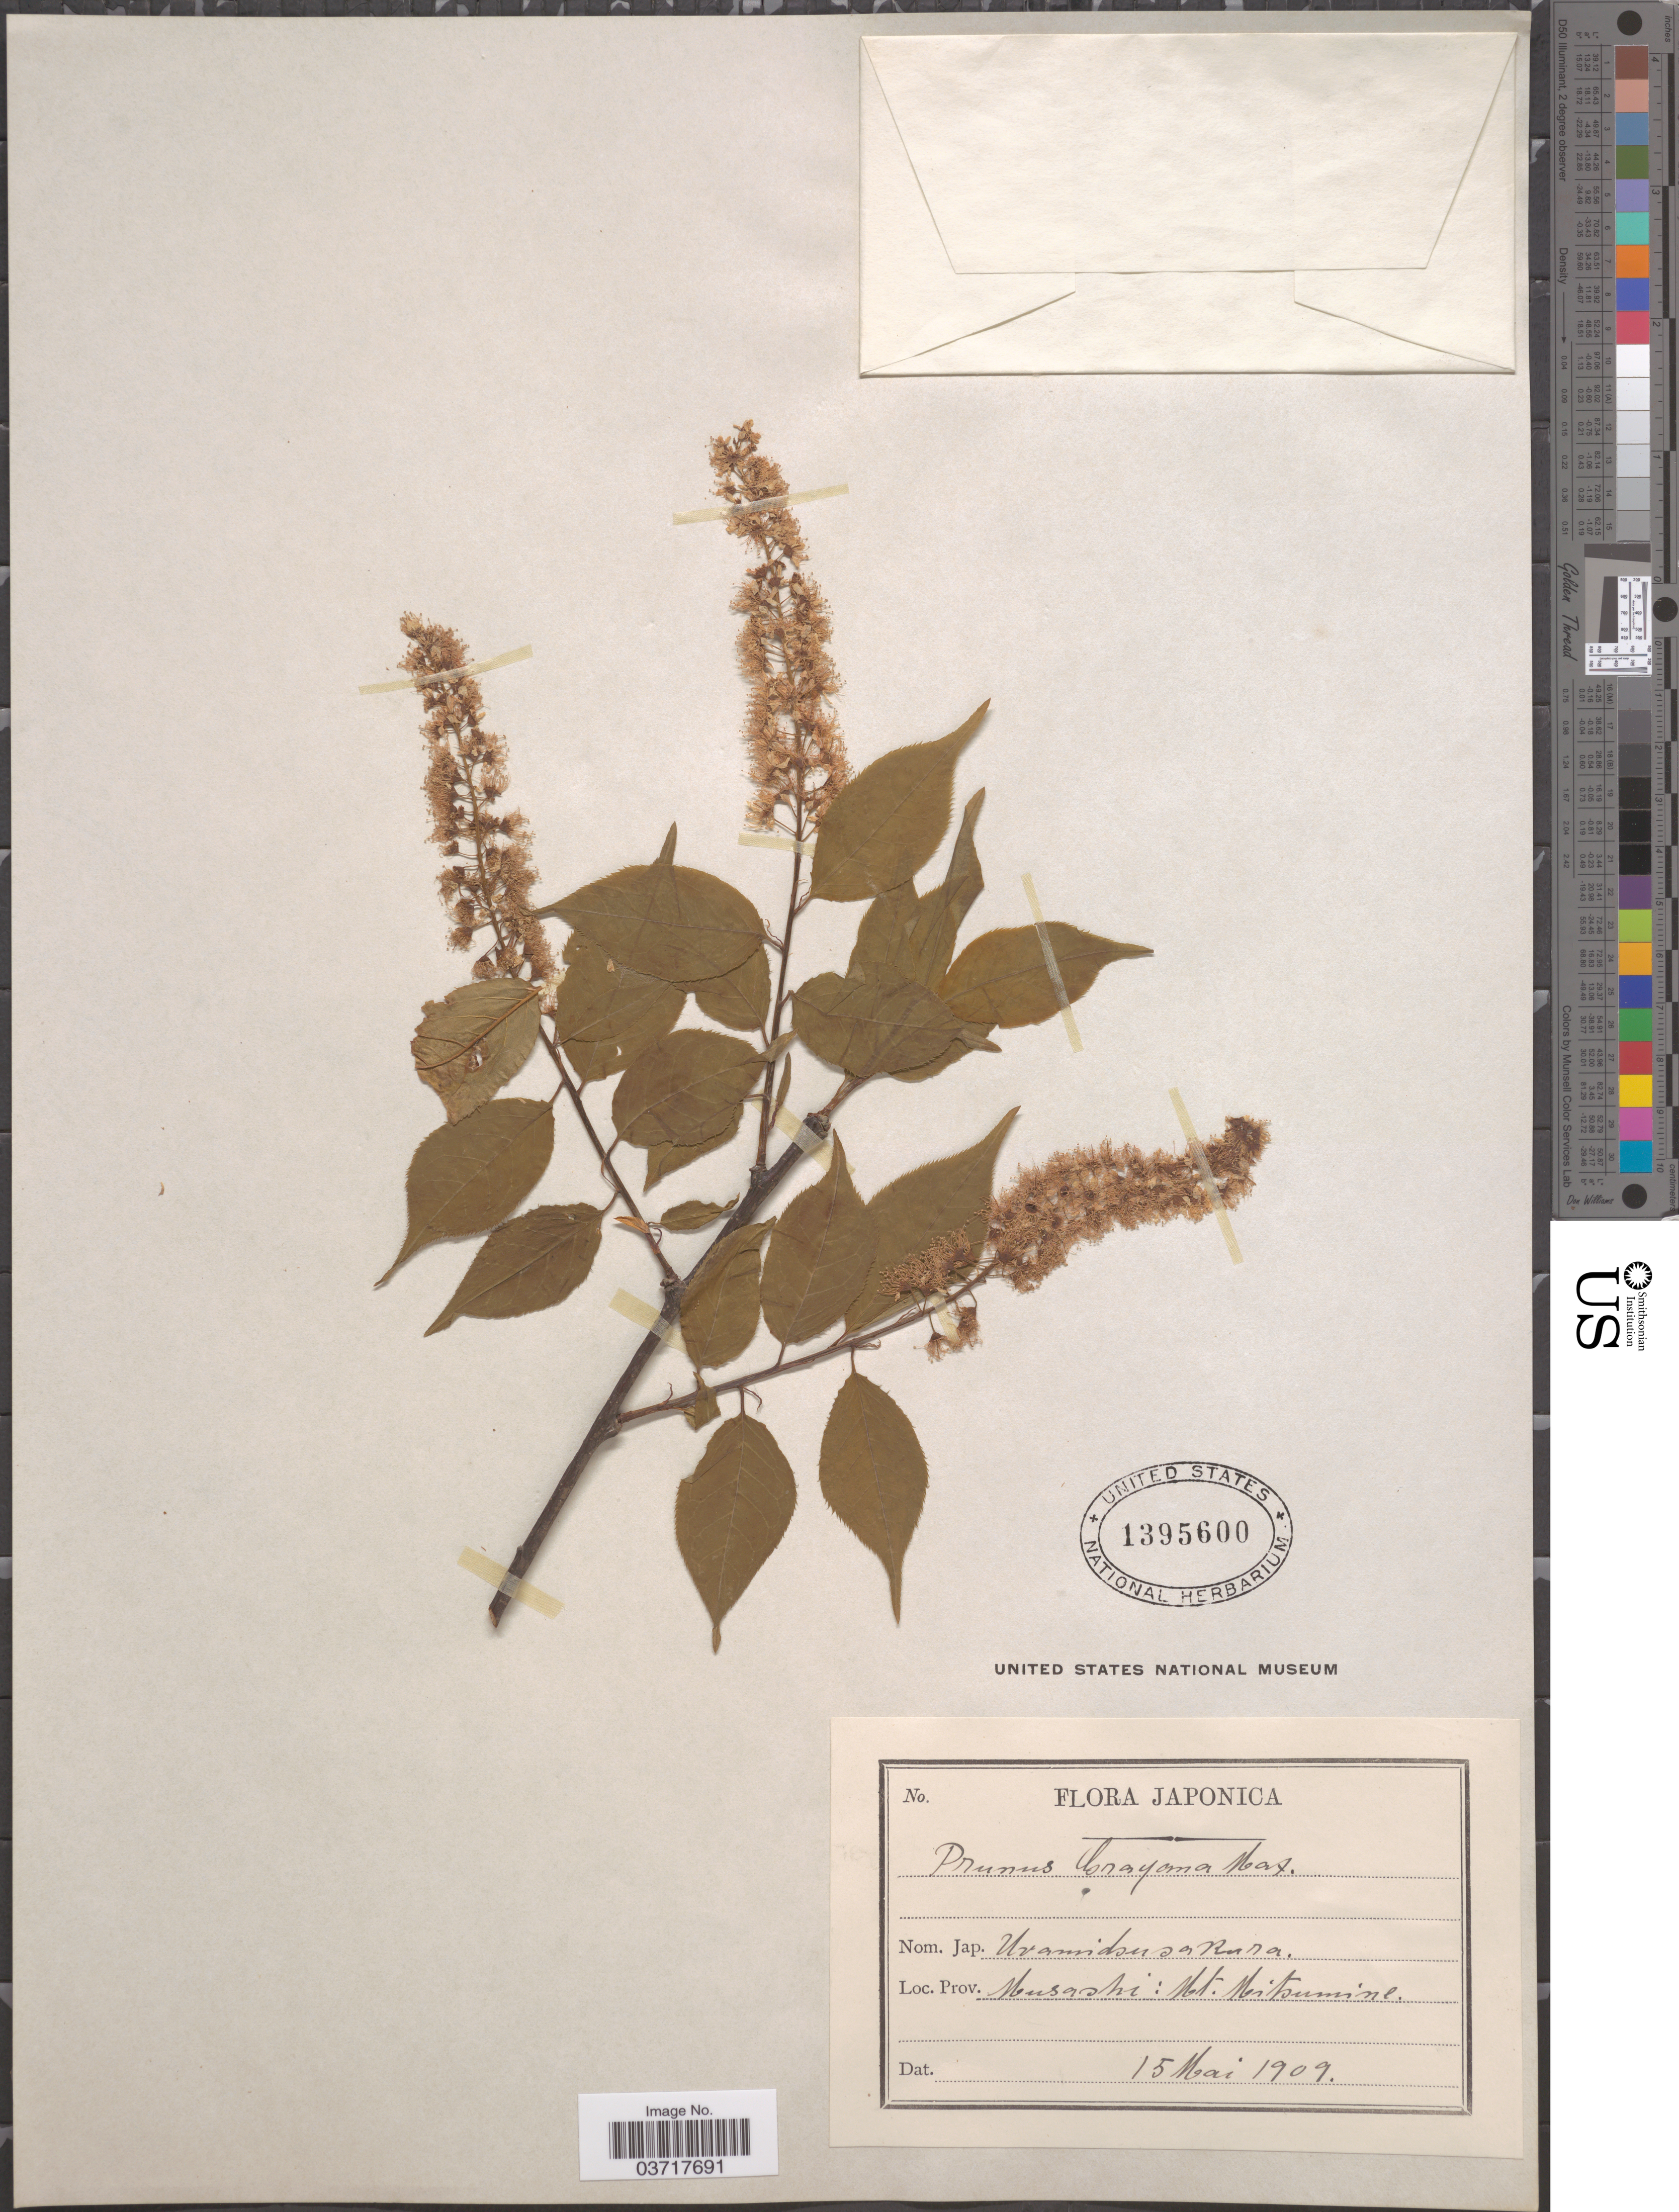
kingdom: Plantae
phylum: Tracheophyta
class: Magnoliopsida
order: Rosales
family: Rosaceae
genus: Prunus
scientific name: Prunus grayana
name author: Maxim.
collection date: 1909-05-15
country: Japan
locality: Prov. Musashi: Mt. Mitsumine.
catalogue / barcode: US 1395600